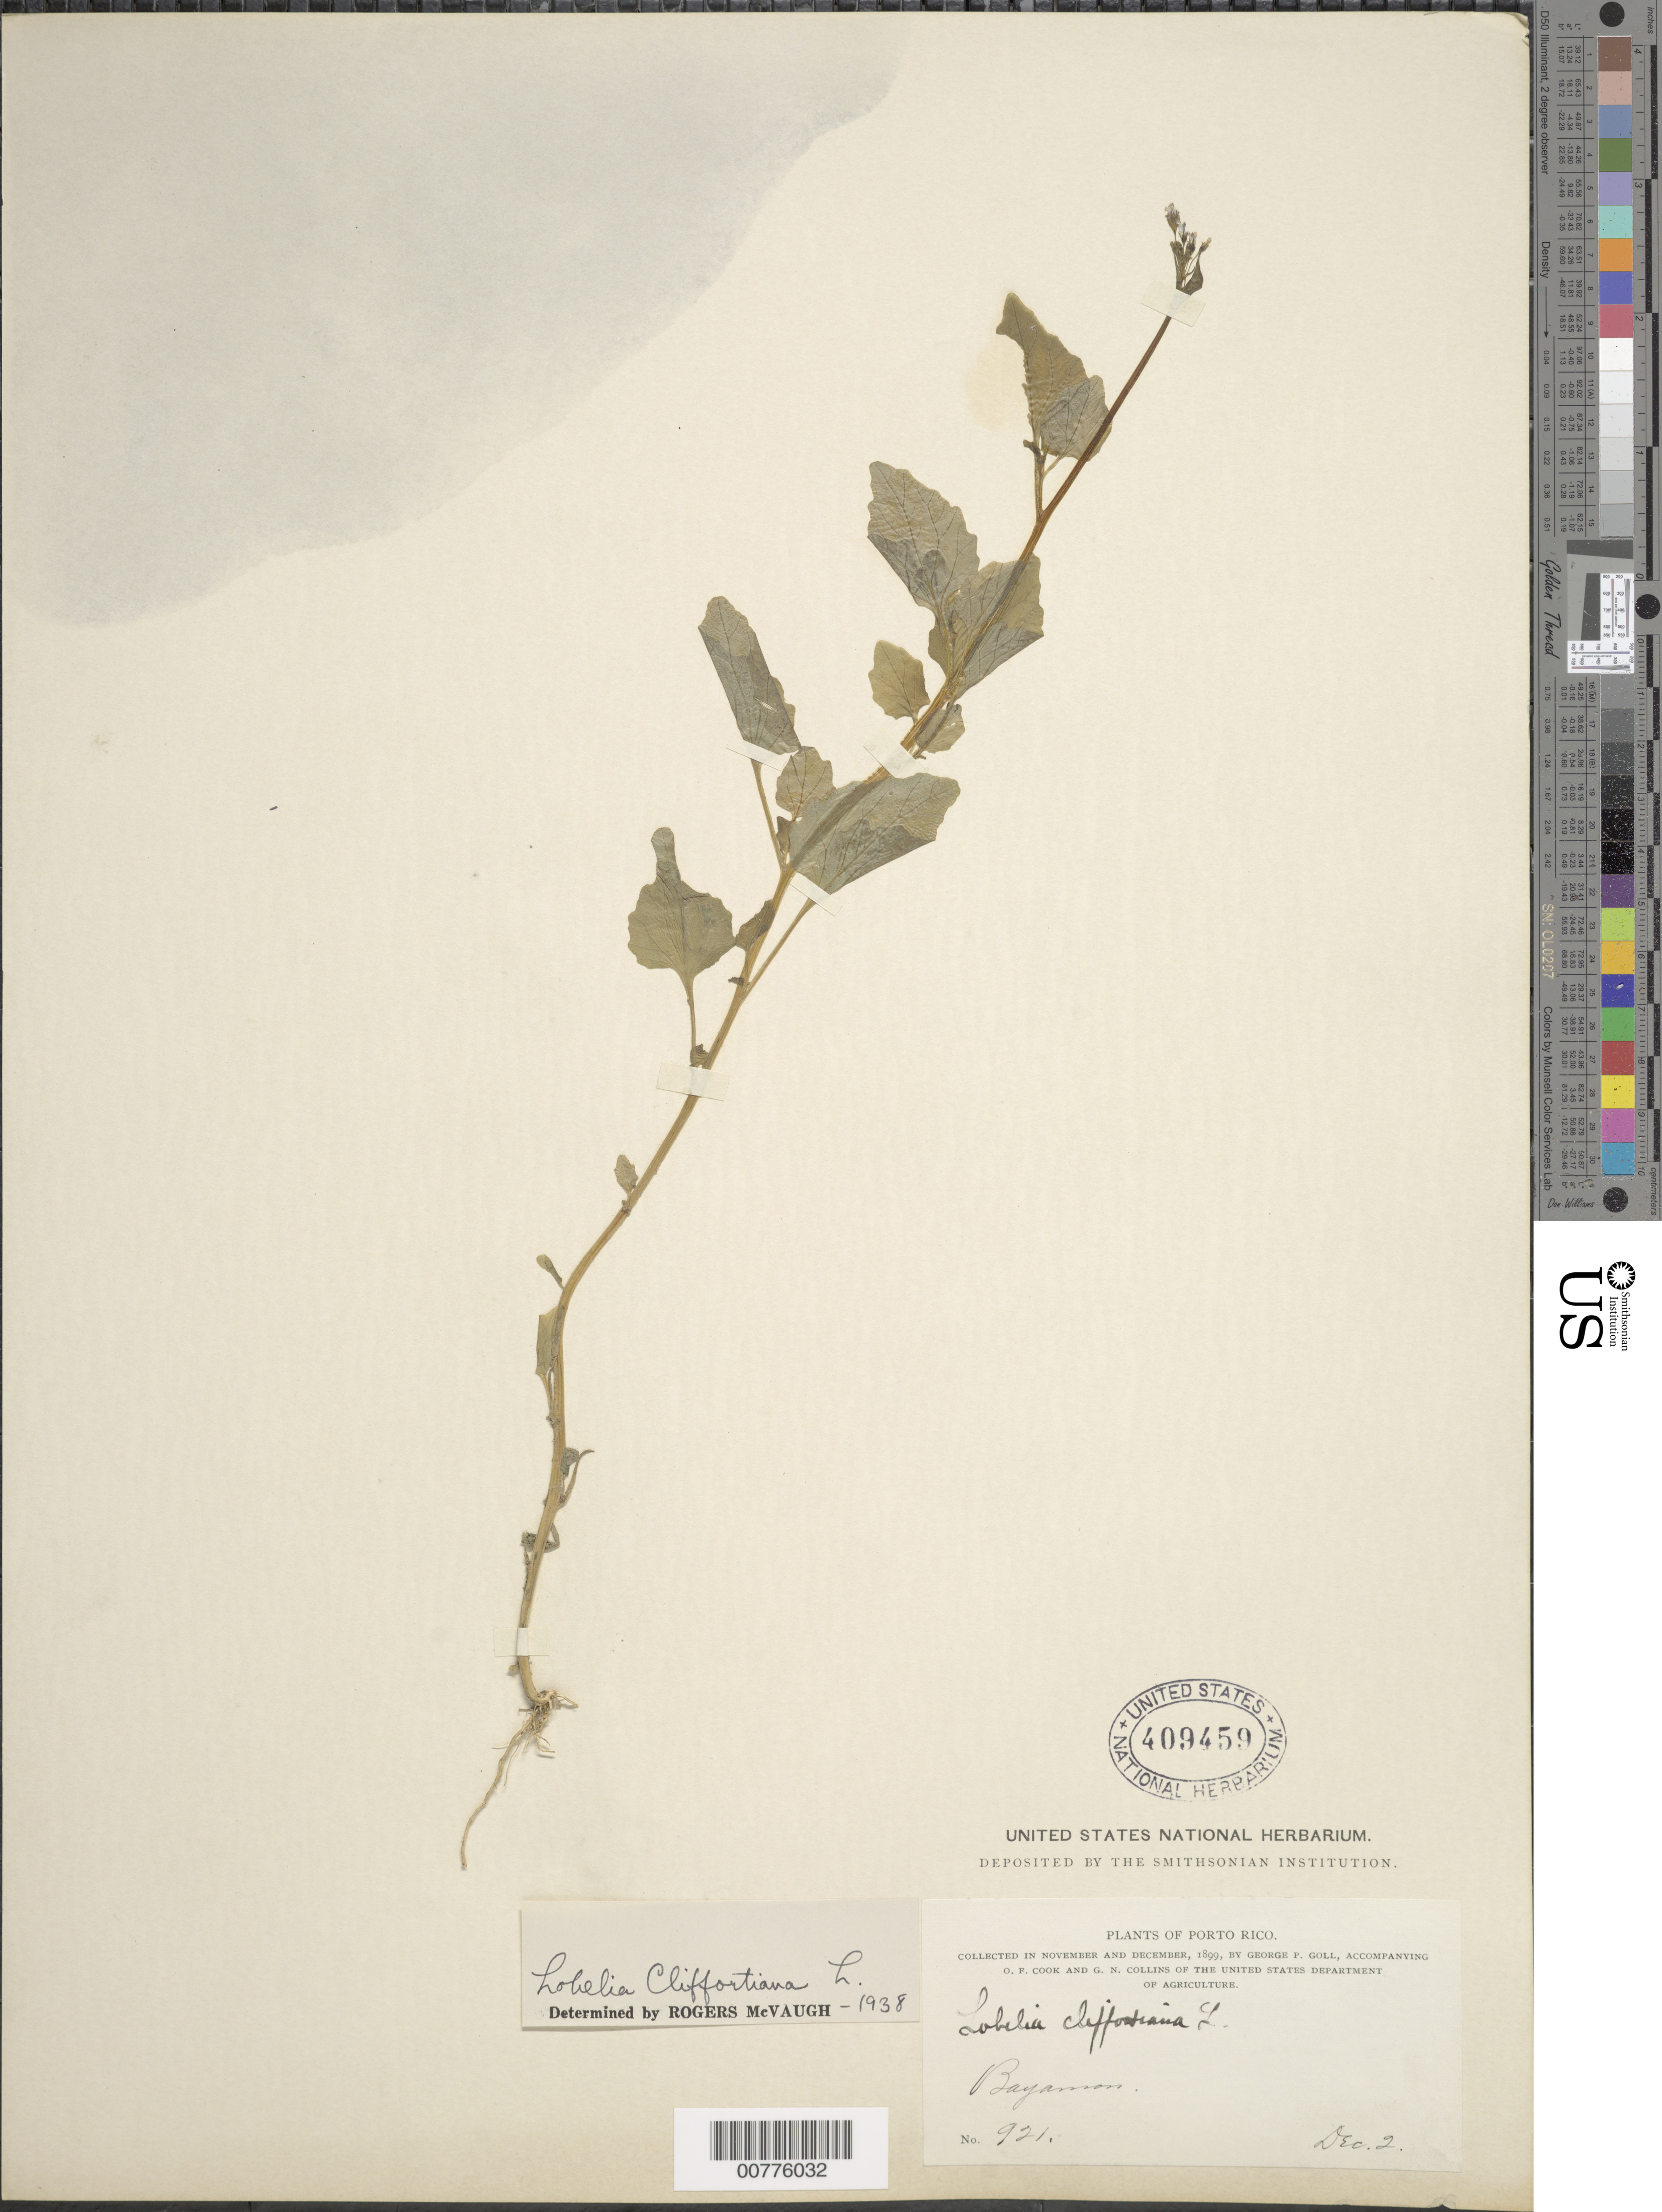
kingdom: Plantae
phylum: Tracheophyta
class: Magnoliopsida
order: Asterales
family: Campanulaceae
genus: Lobelia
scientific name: Lobelia cliffortiana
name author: L.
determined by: McVaugh, R.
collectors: G. Goll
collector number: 921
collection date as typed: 02 Dec 1899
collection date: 1899-12-02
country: Puerto Rico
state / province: Bayamón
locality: Bayamon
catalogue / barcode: US 409459